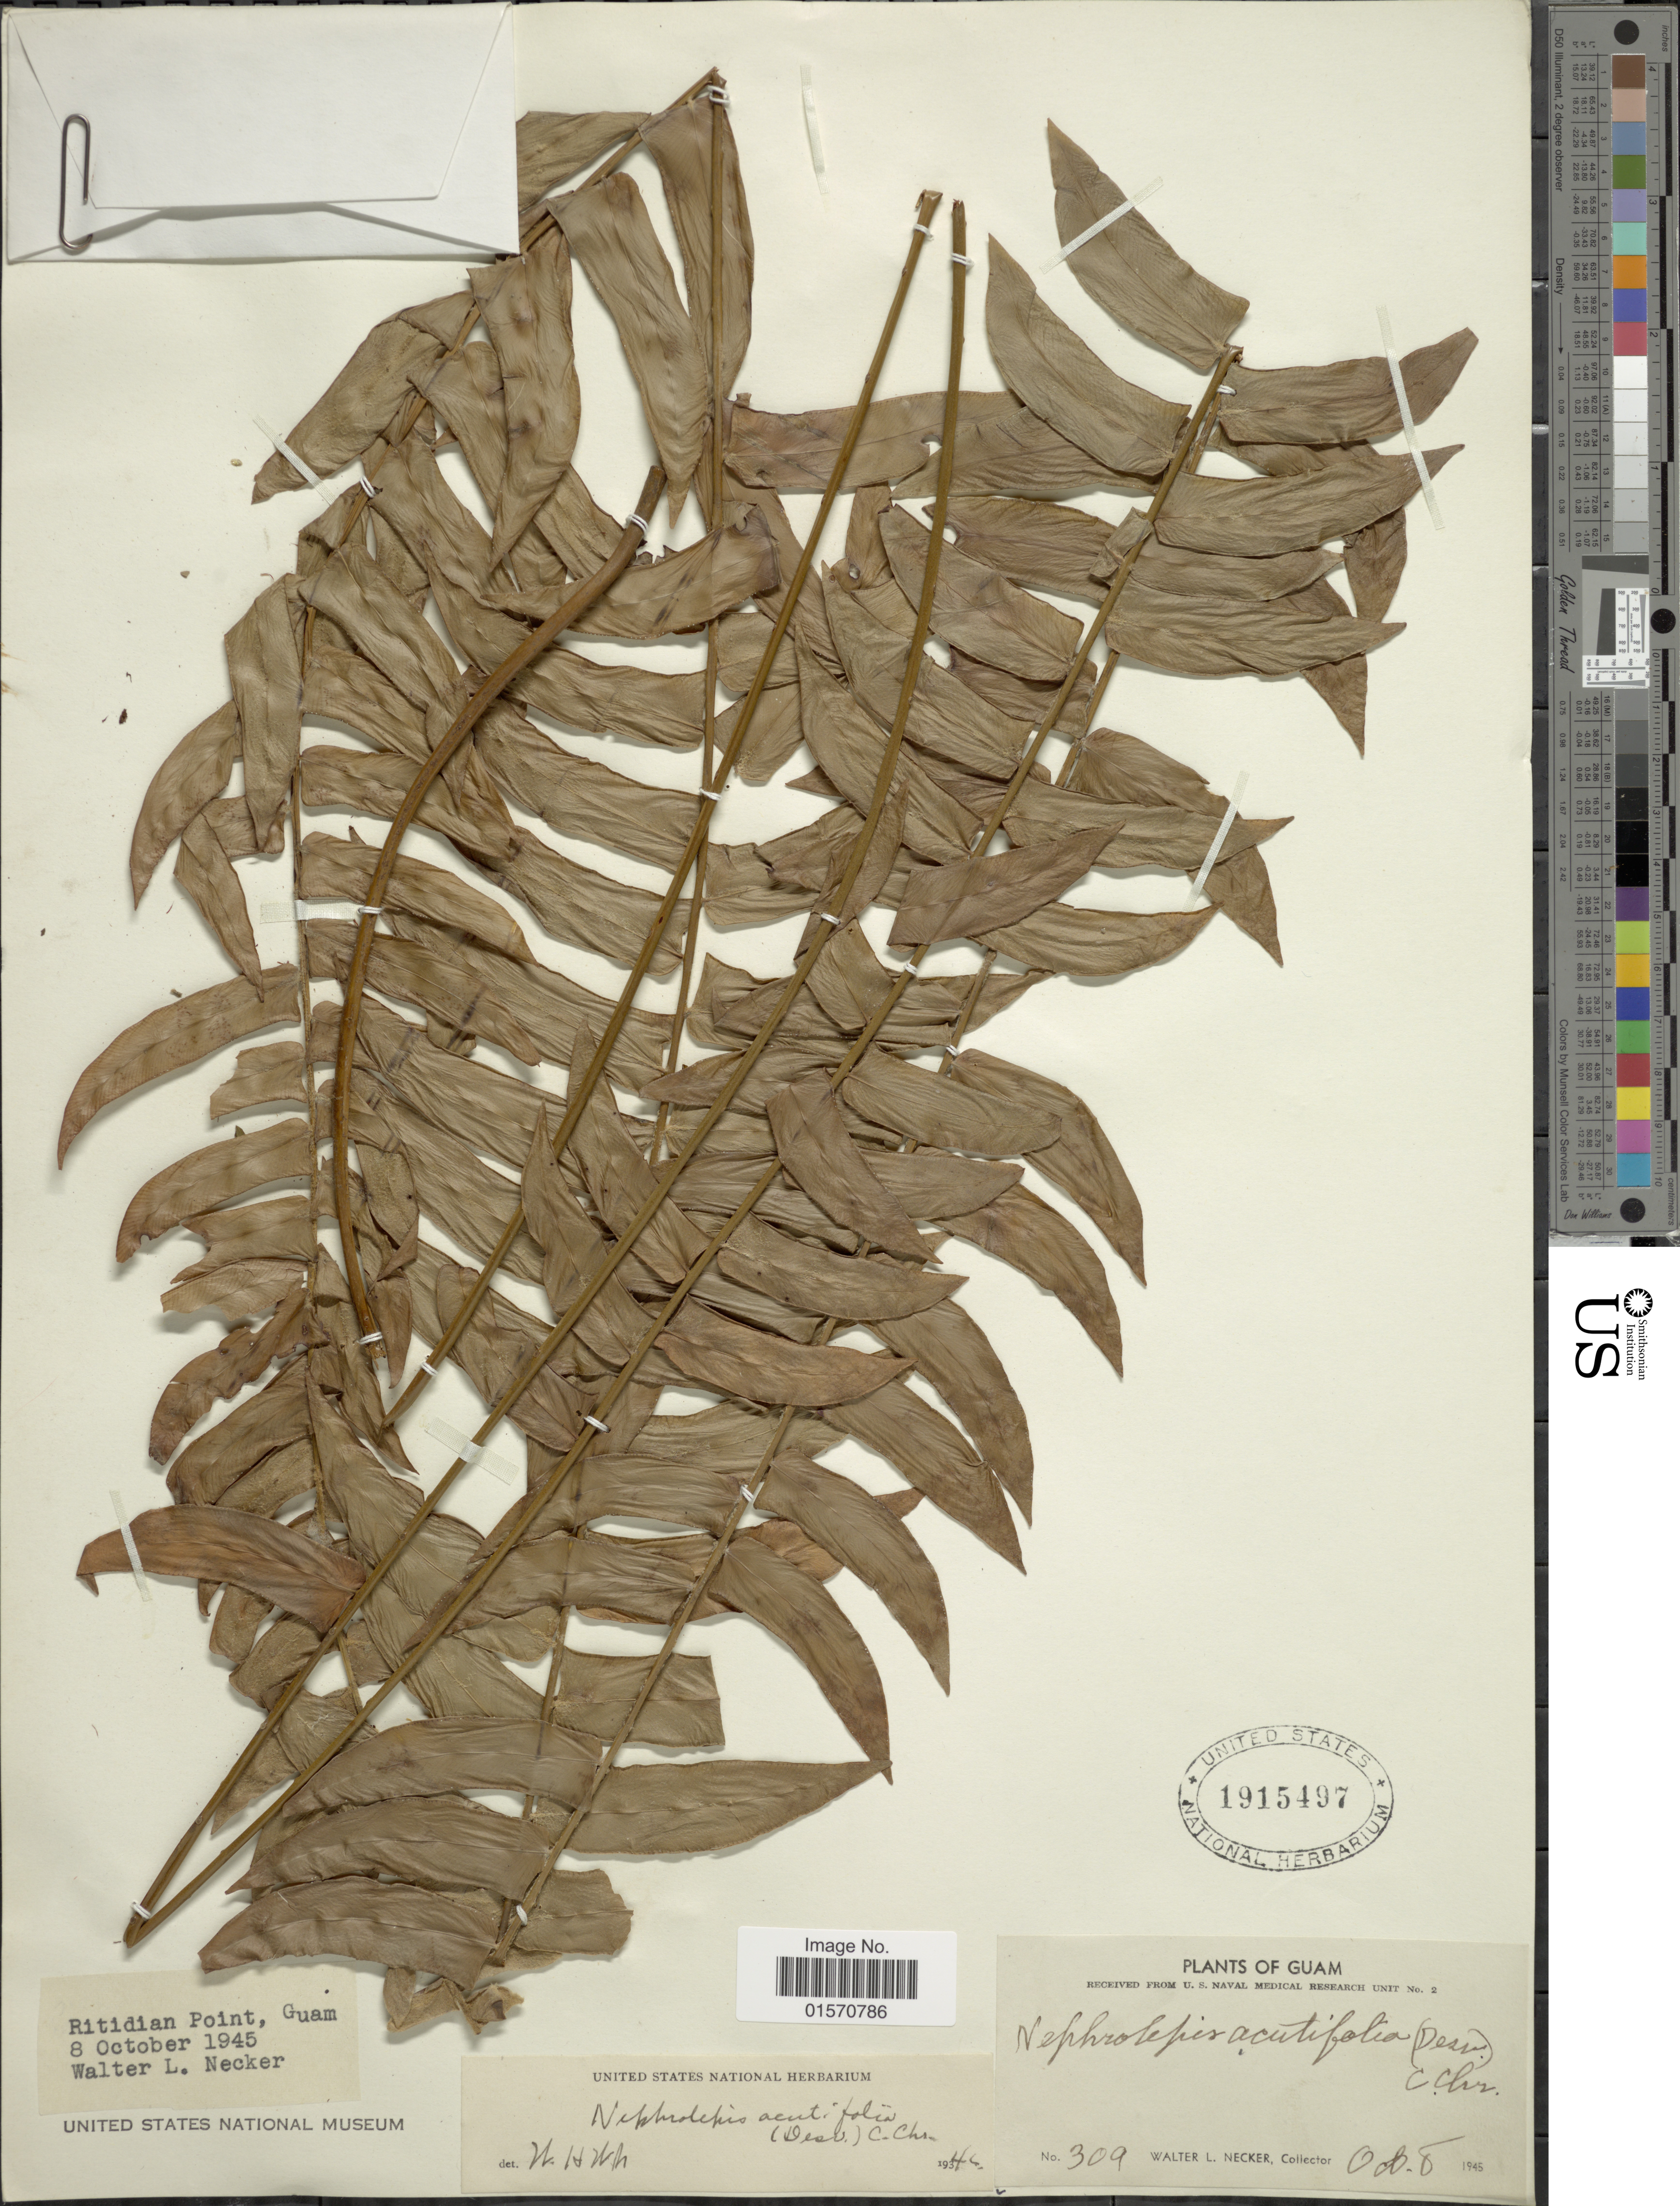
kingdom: Plantae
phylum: Tracheophyta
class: Polypodiopsida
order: Polypodiales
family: Nephrolepidaceae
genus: Nephrolepis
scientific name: Nephrolepis acutifolia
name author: (Desv.) Chr.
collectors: W. L. Necker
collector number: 309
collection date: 1945-10-08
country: Guam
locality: Ritidian Point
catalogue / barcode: US 1915497